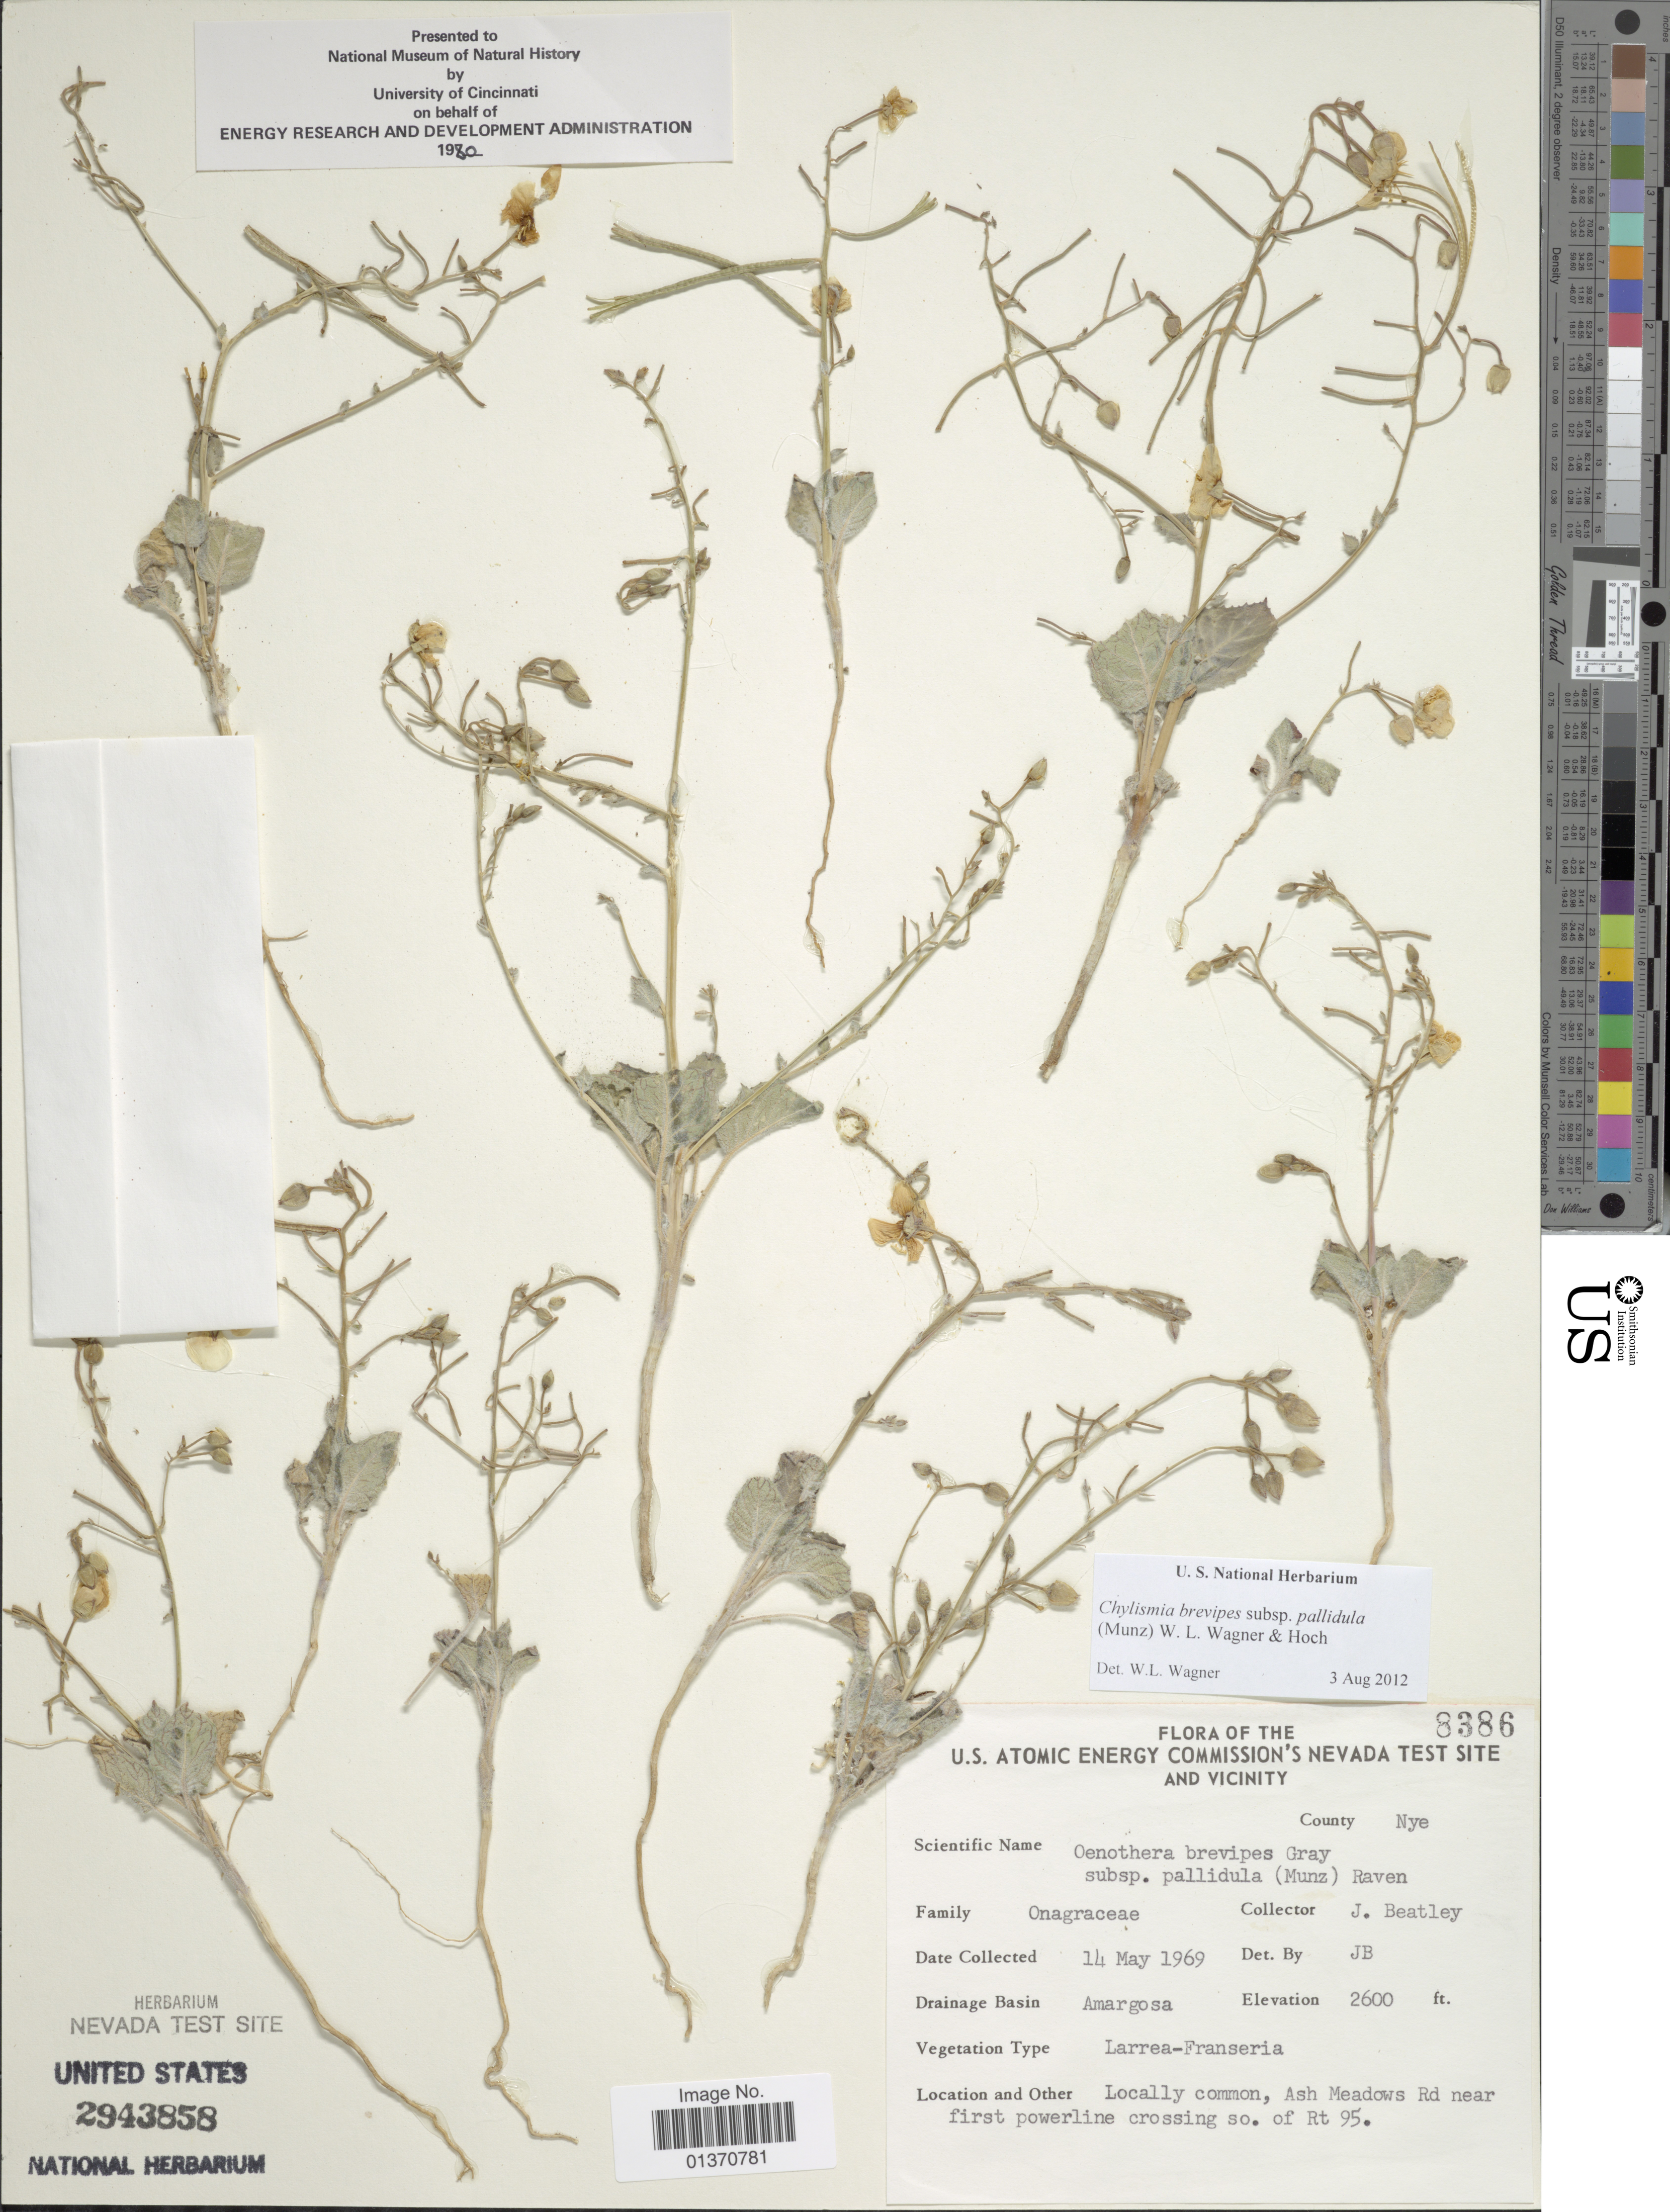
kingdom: Plantae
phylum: Tracheophyta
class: Magnoliopsida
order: Myrtales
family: Onagraceae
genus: Chylismia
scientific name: Chylismia brevipes subsp. pallidula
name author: (Munz) W.L. Wagner & Hoch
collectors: J. C. Beatley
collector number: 8386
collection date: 1969-05-14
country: United States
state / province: Nevada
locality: U. S. Atomic Energy Commission's Nevada Test Site and Vicinity, County Nye, Amargosa, Locally common, Ash Meadows Rd near first powerline crossing so. of Rt 95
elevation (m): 792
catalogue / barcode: US 2943858